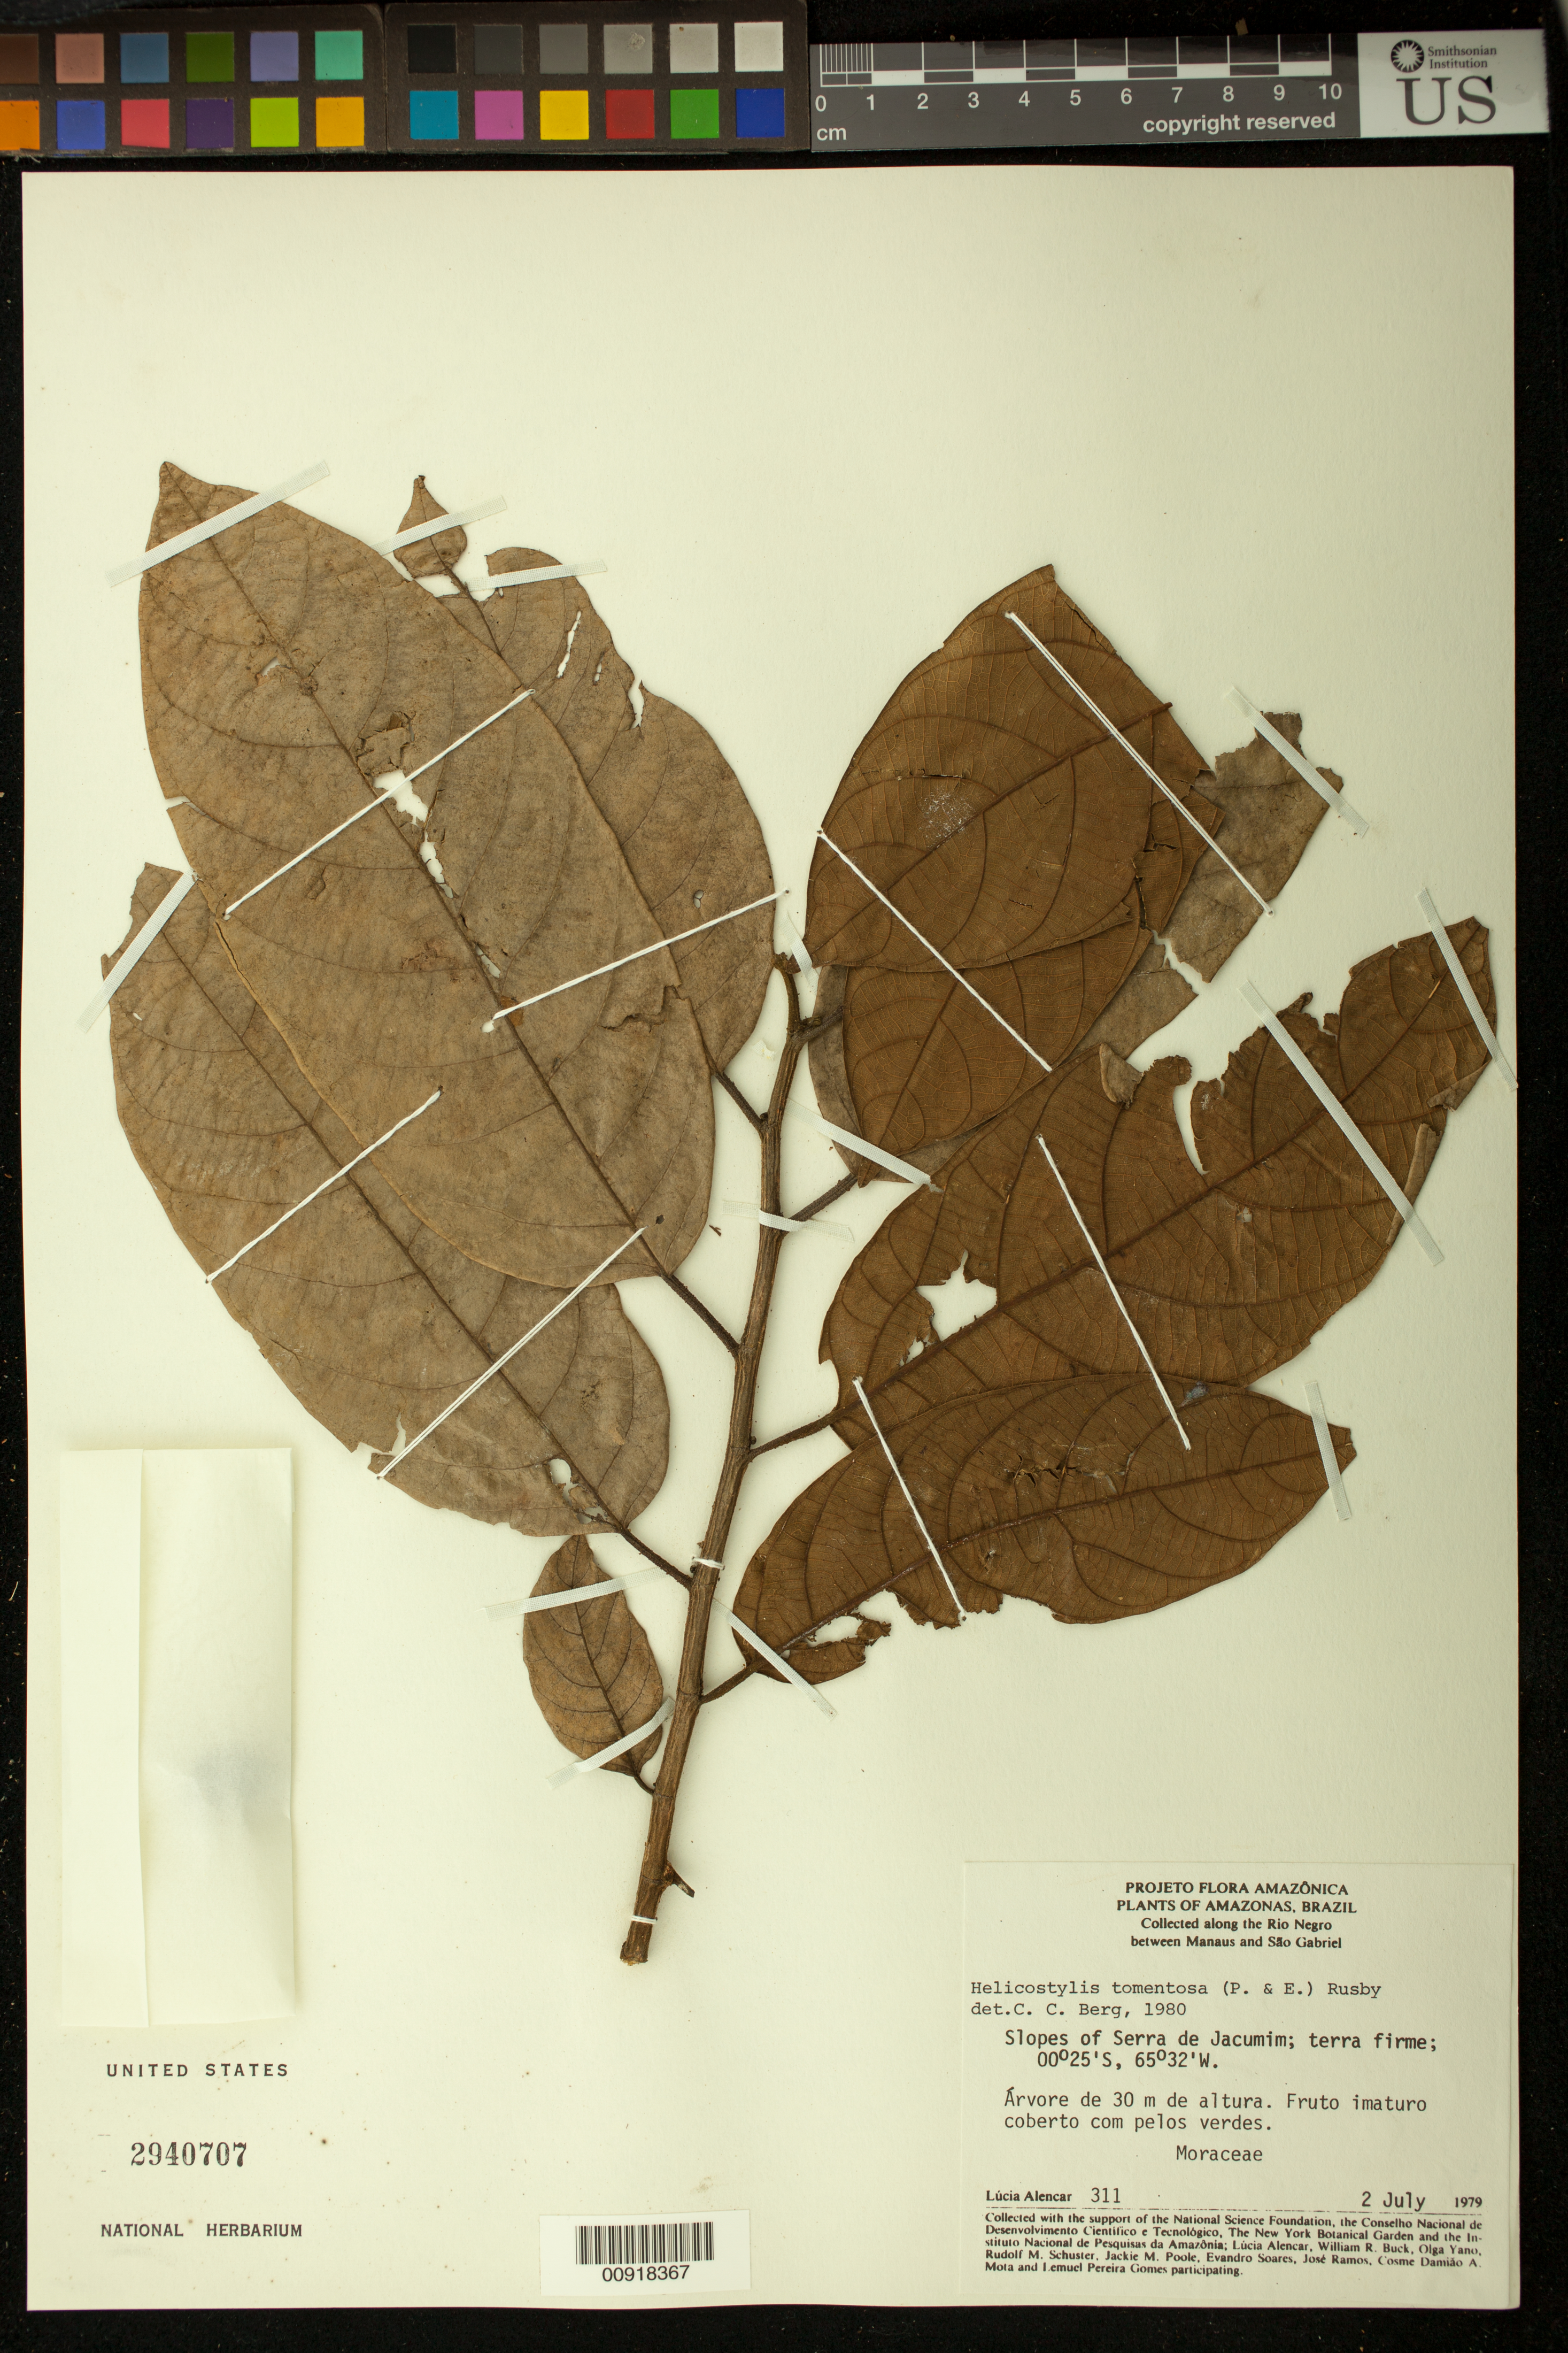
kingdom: Plantae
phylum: Tracheophyta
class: Magnoliopsida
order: Rosales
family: Moraceae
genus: Helicostylis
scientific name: Helicostylis tomentosa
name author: (Poepp. & Endl.) Rusby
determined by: Berg, C. C.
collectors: L. Alencar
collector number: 311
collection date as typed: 2-Jul-79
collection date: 1979-07-02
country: Brazil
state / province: Amazonas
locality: Manaus to Sao Gabriel, slopes of Serra de Jacumim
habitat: Terra firme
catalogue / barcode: US 2940707